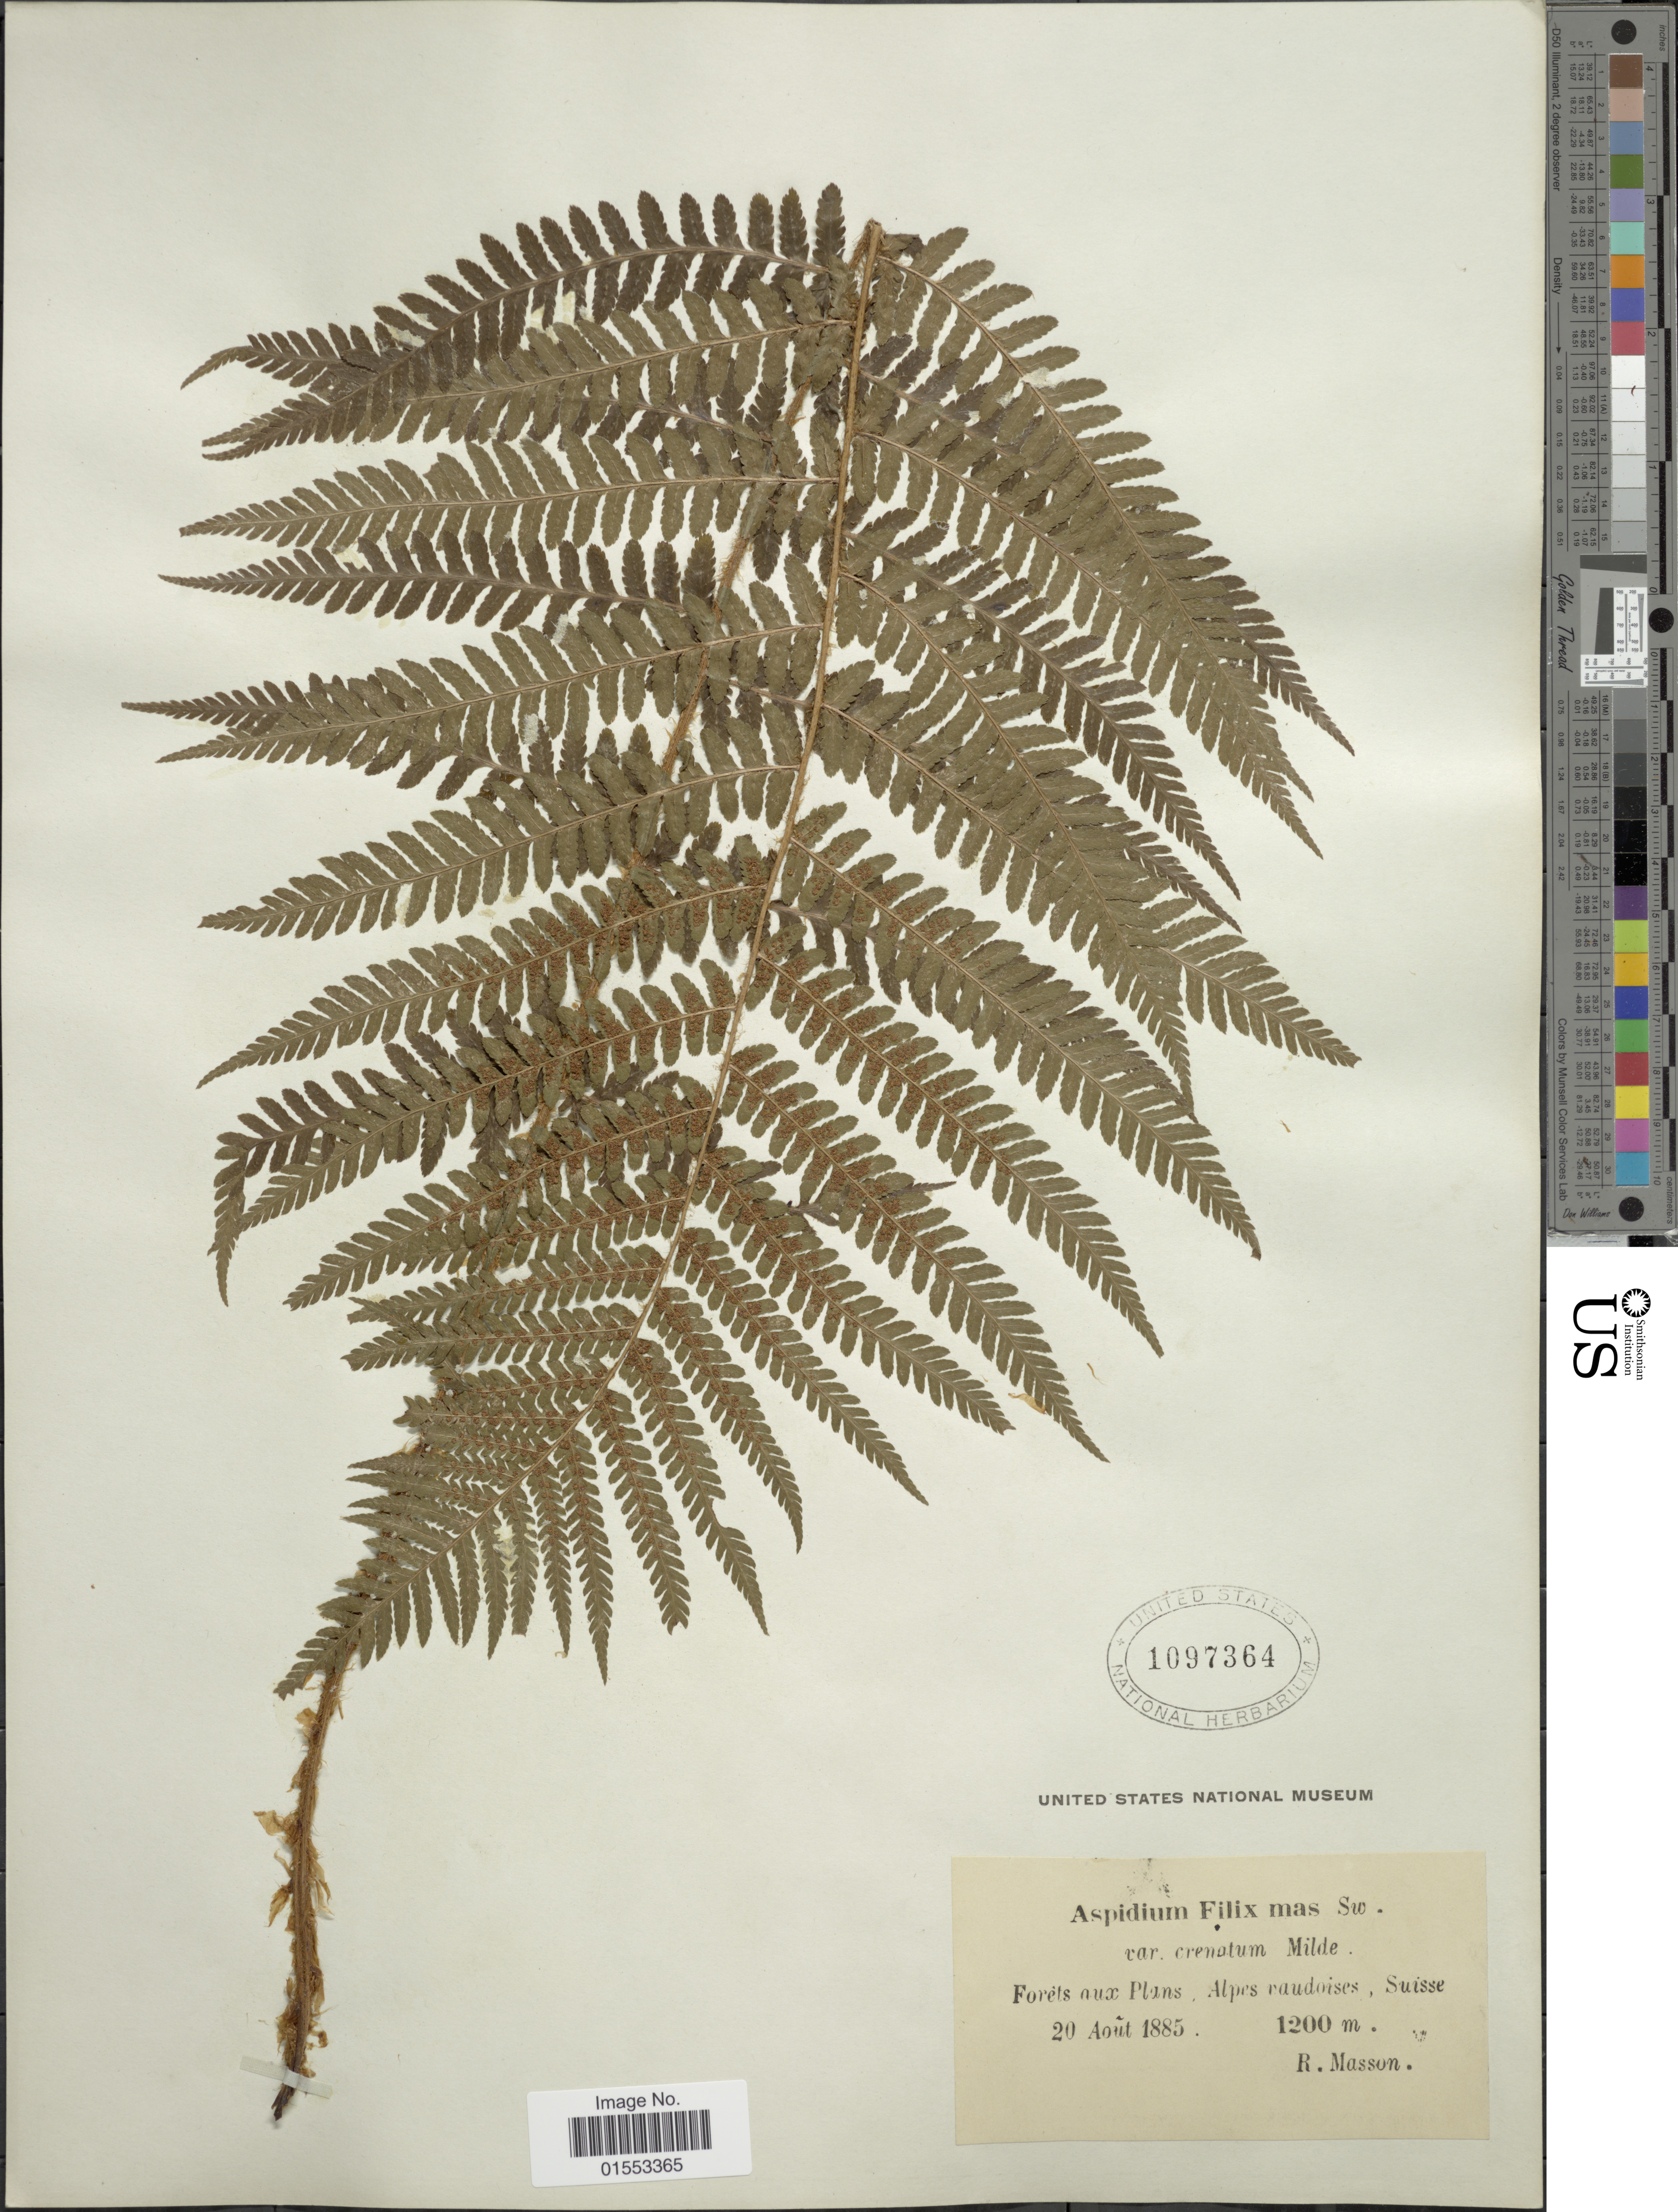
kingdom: Plantae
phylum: Tracheophyta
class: Polypodiopsida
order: Polypodiales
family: Dryopteridaceae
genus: Dryopteris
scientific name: Dryopteris filix-mas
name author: (L.) Schott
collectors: R. Masson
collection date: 1885-08-20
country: Switzerland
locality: Forets aux Plans, Alpes raudoises, Suisse.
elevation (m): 1200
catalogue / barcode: US 1097364